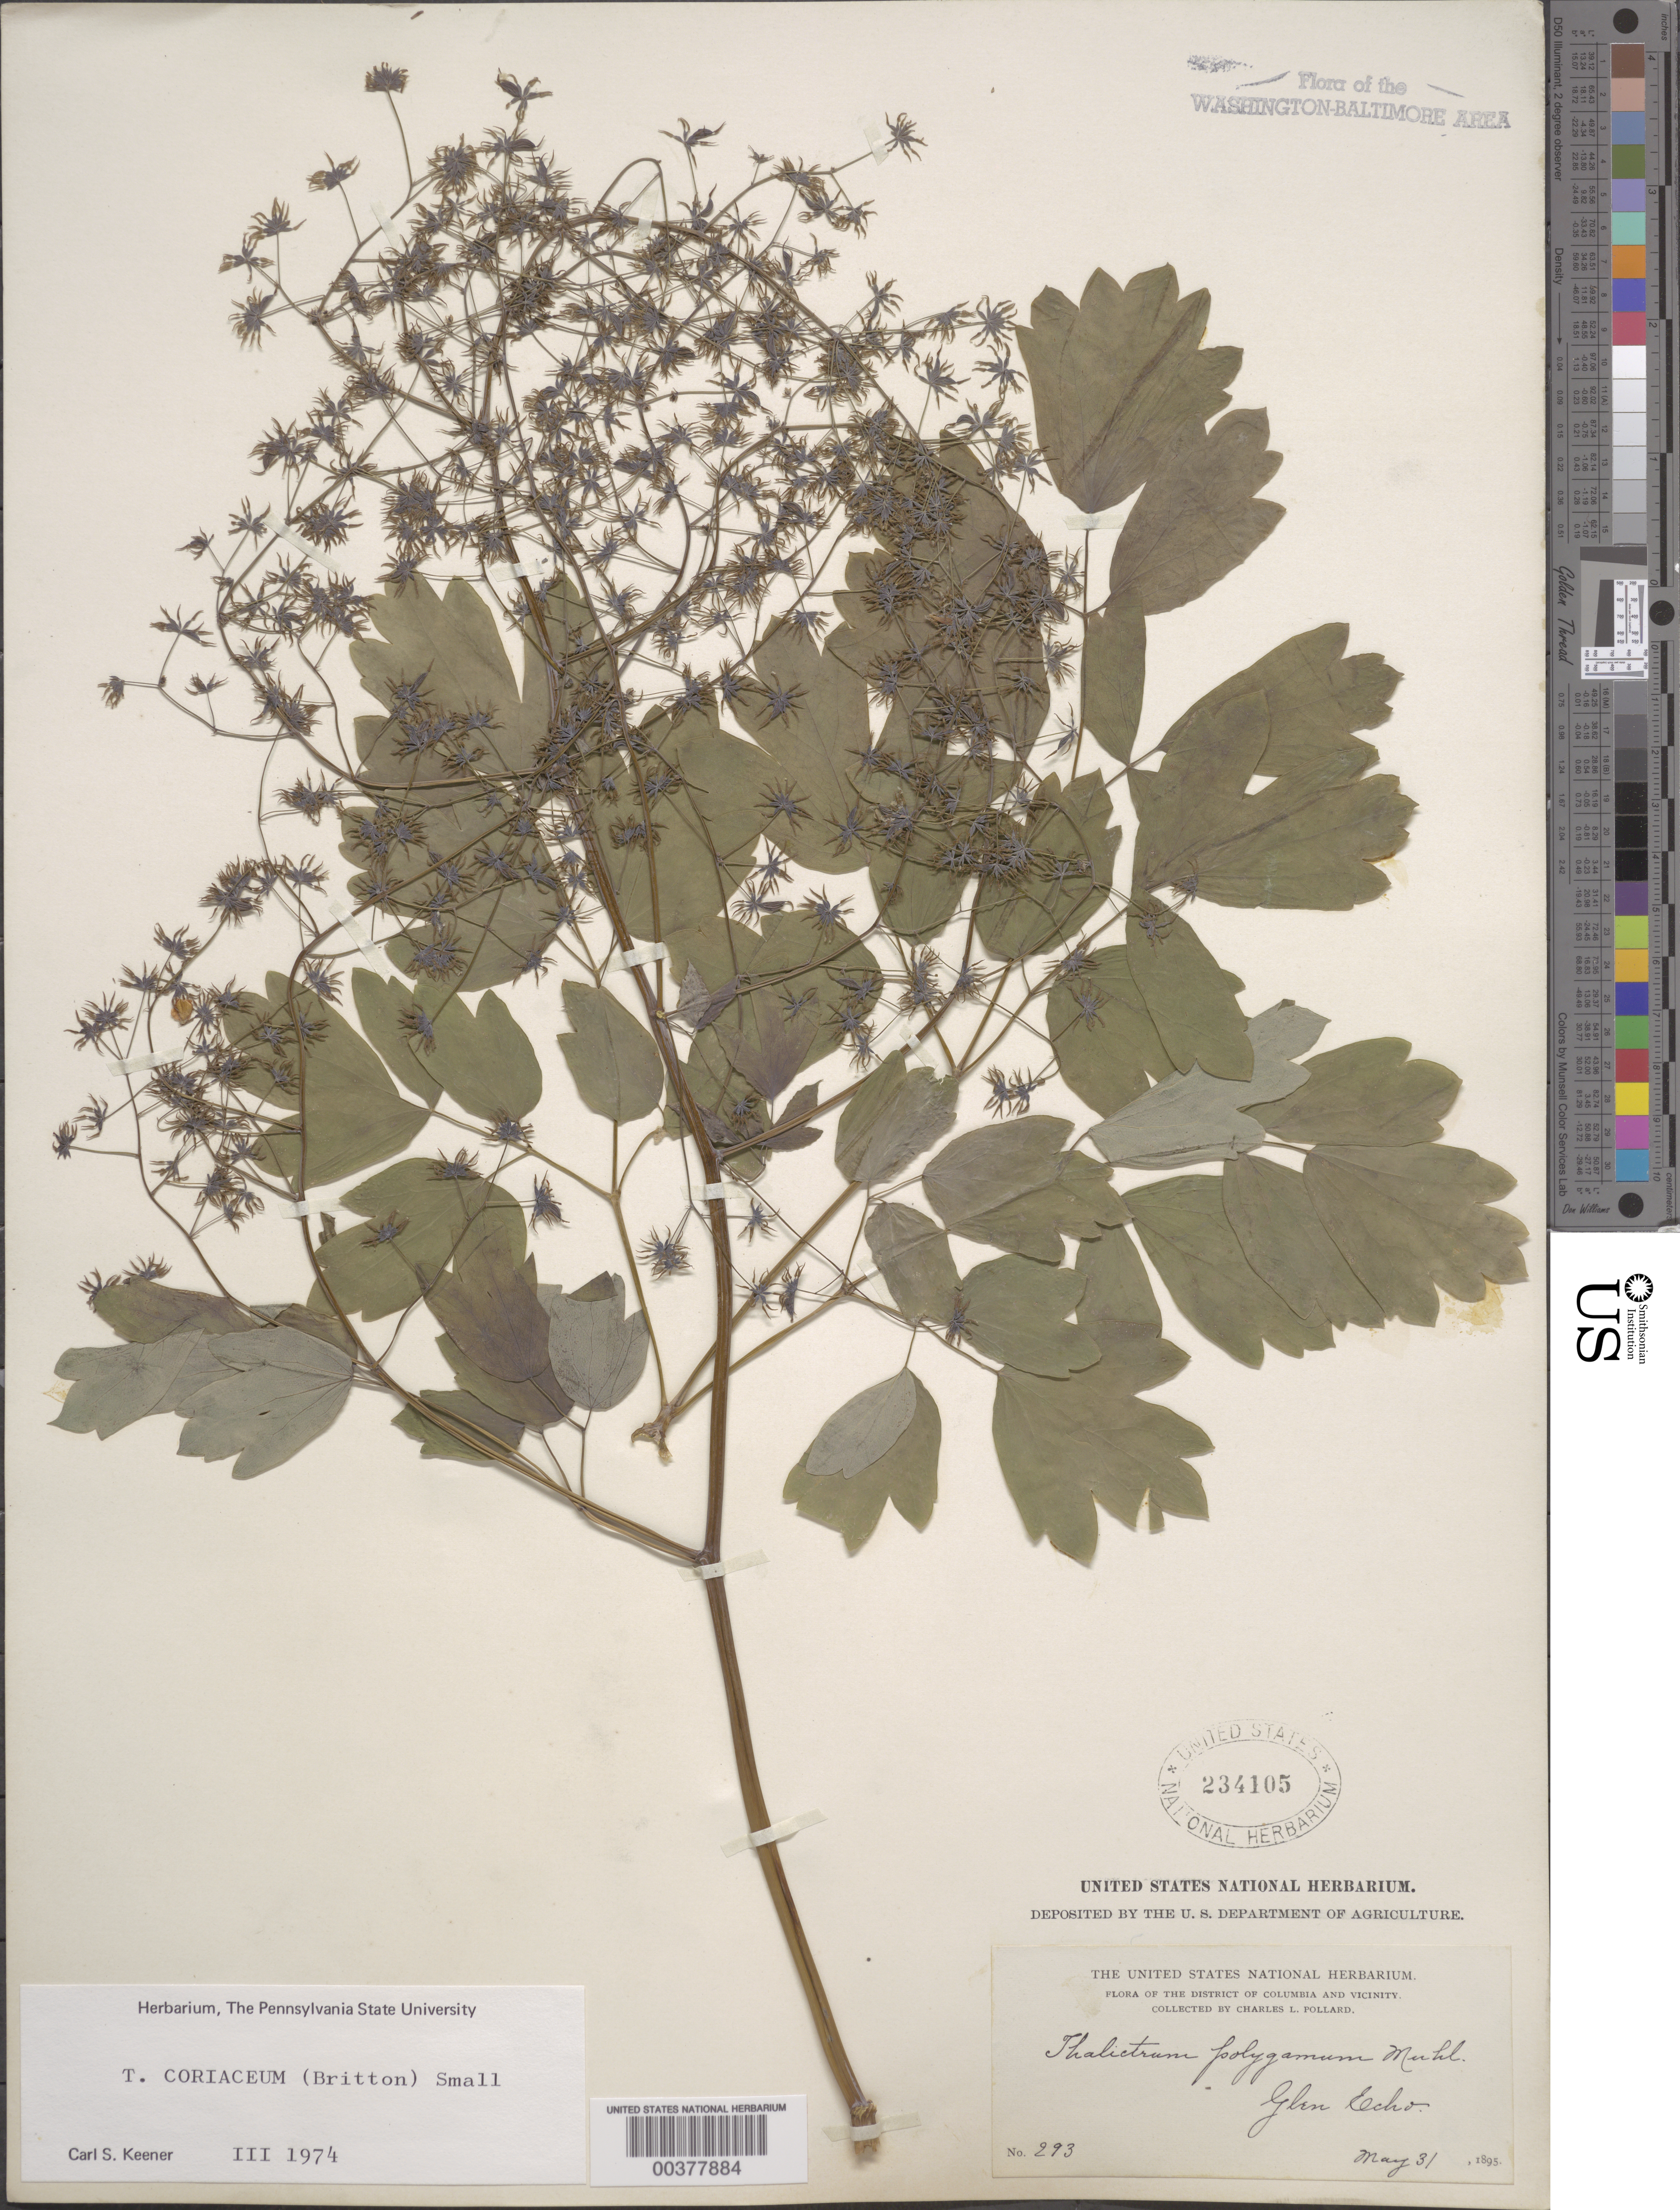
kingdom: Plantae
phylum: Tracheophyta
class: Magnoliopsida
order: Ranunculales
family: Ranunculaceae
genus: Thalictrum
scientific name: Thalictrum coriaceum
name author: (Britton) Small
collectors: C. L. Pollard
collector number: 293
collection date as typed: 31 May 1895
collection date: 1895-05-31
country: United States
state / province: Maryland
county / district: Montgomery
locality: Glen Echo C. & O. Canal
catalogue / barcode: US 234105